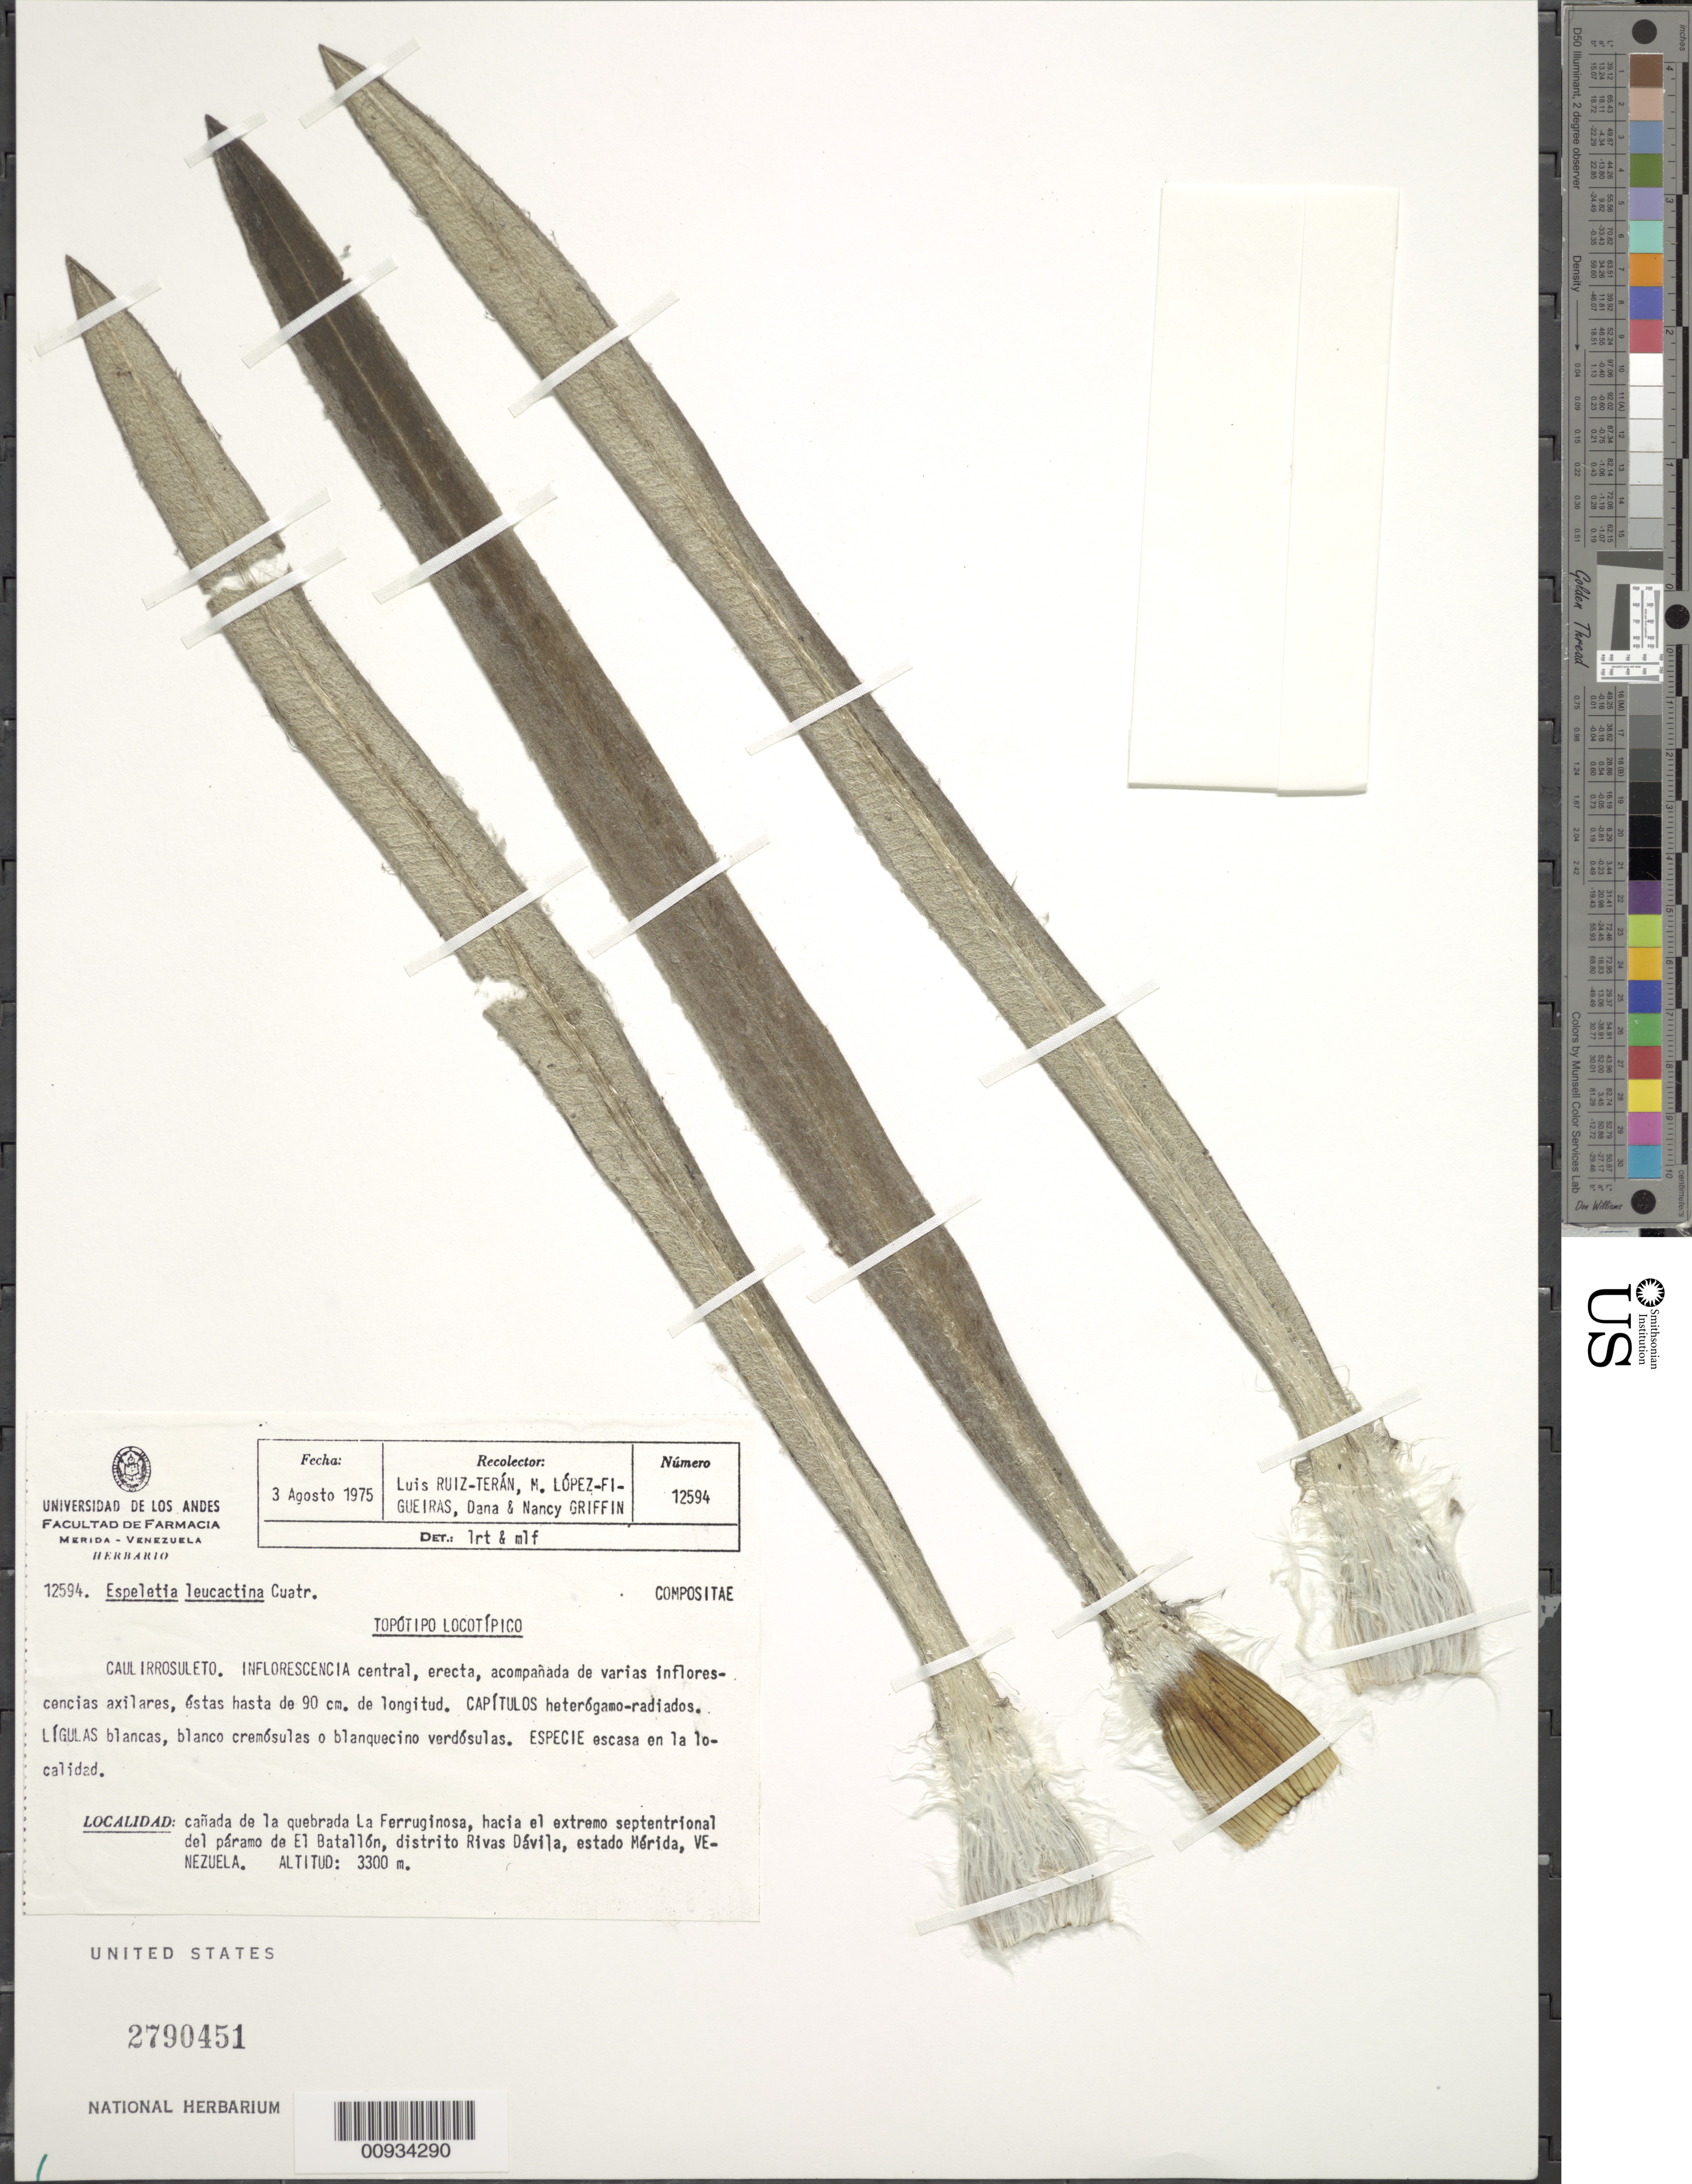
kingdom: Plantae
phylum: Tracheophyta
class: Magnoliopsida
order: Asterales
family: Asteraceae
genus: Ruilopezia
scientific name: Ruilopezia leucactina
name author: (Cuatrec.) Cuatrec.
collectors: L. Teran, M. López Figueiras, D. Griffin & N. Griffin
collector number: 12594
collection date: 1975-08-03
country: Venezuela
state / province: Mérida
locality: Canada de la quebrada La Ferruginosa, hacia el extremo septentrional del paramo de El Batallon, Distrito Rivas Davila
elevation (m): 3300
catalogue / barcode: US 2790451